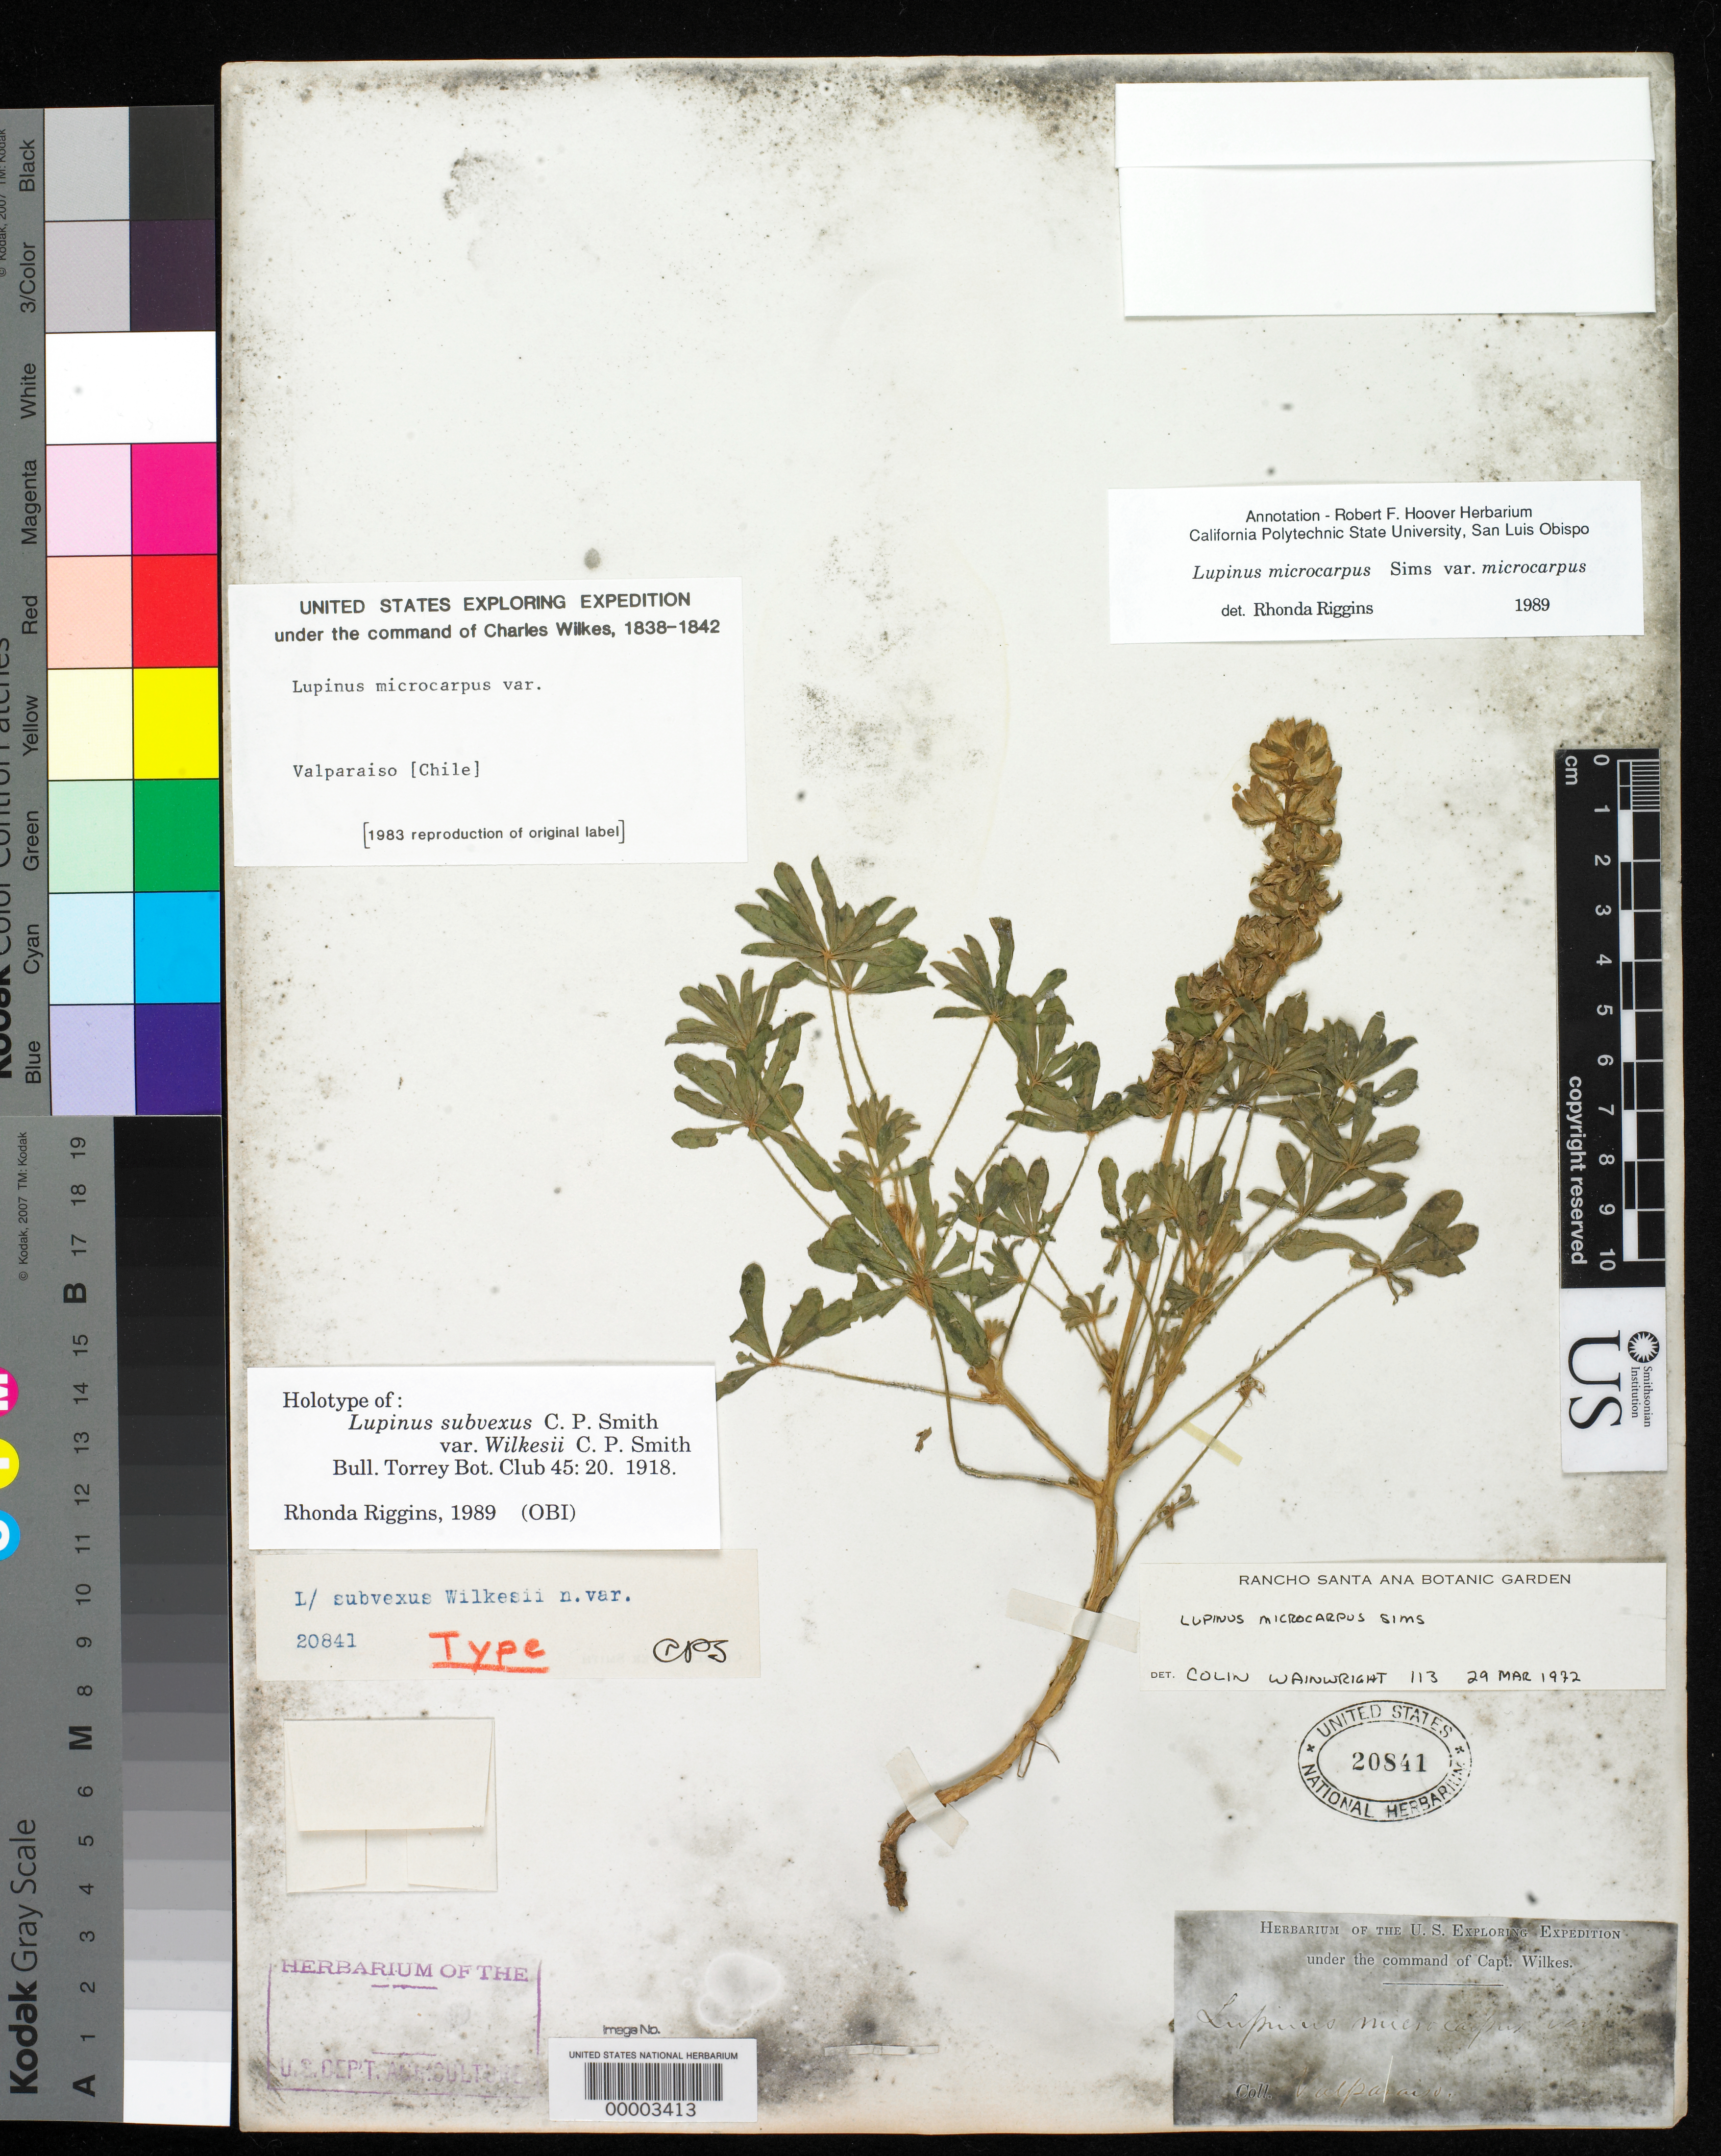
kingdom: Plantae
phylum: Tracheophyta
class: Magnoliopsida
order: Fabales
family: Fabaceae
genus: Lupinus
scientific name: Lupinus subvexus var. wilkesii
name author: C.P. Sm.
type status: Holotype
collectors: Wilkes Explor. Exped.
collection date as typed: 1838 to -- --- 1842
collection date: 1838/1842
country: Chile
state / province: Valparaíso (V)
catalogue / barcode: US 20841